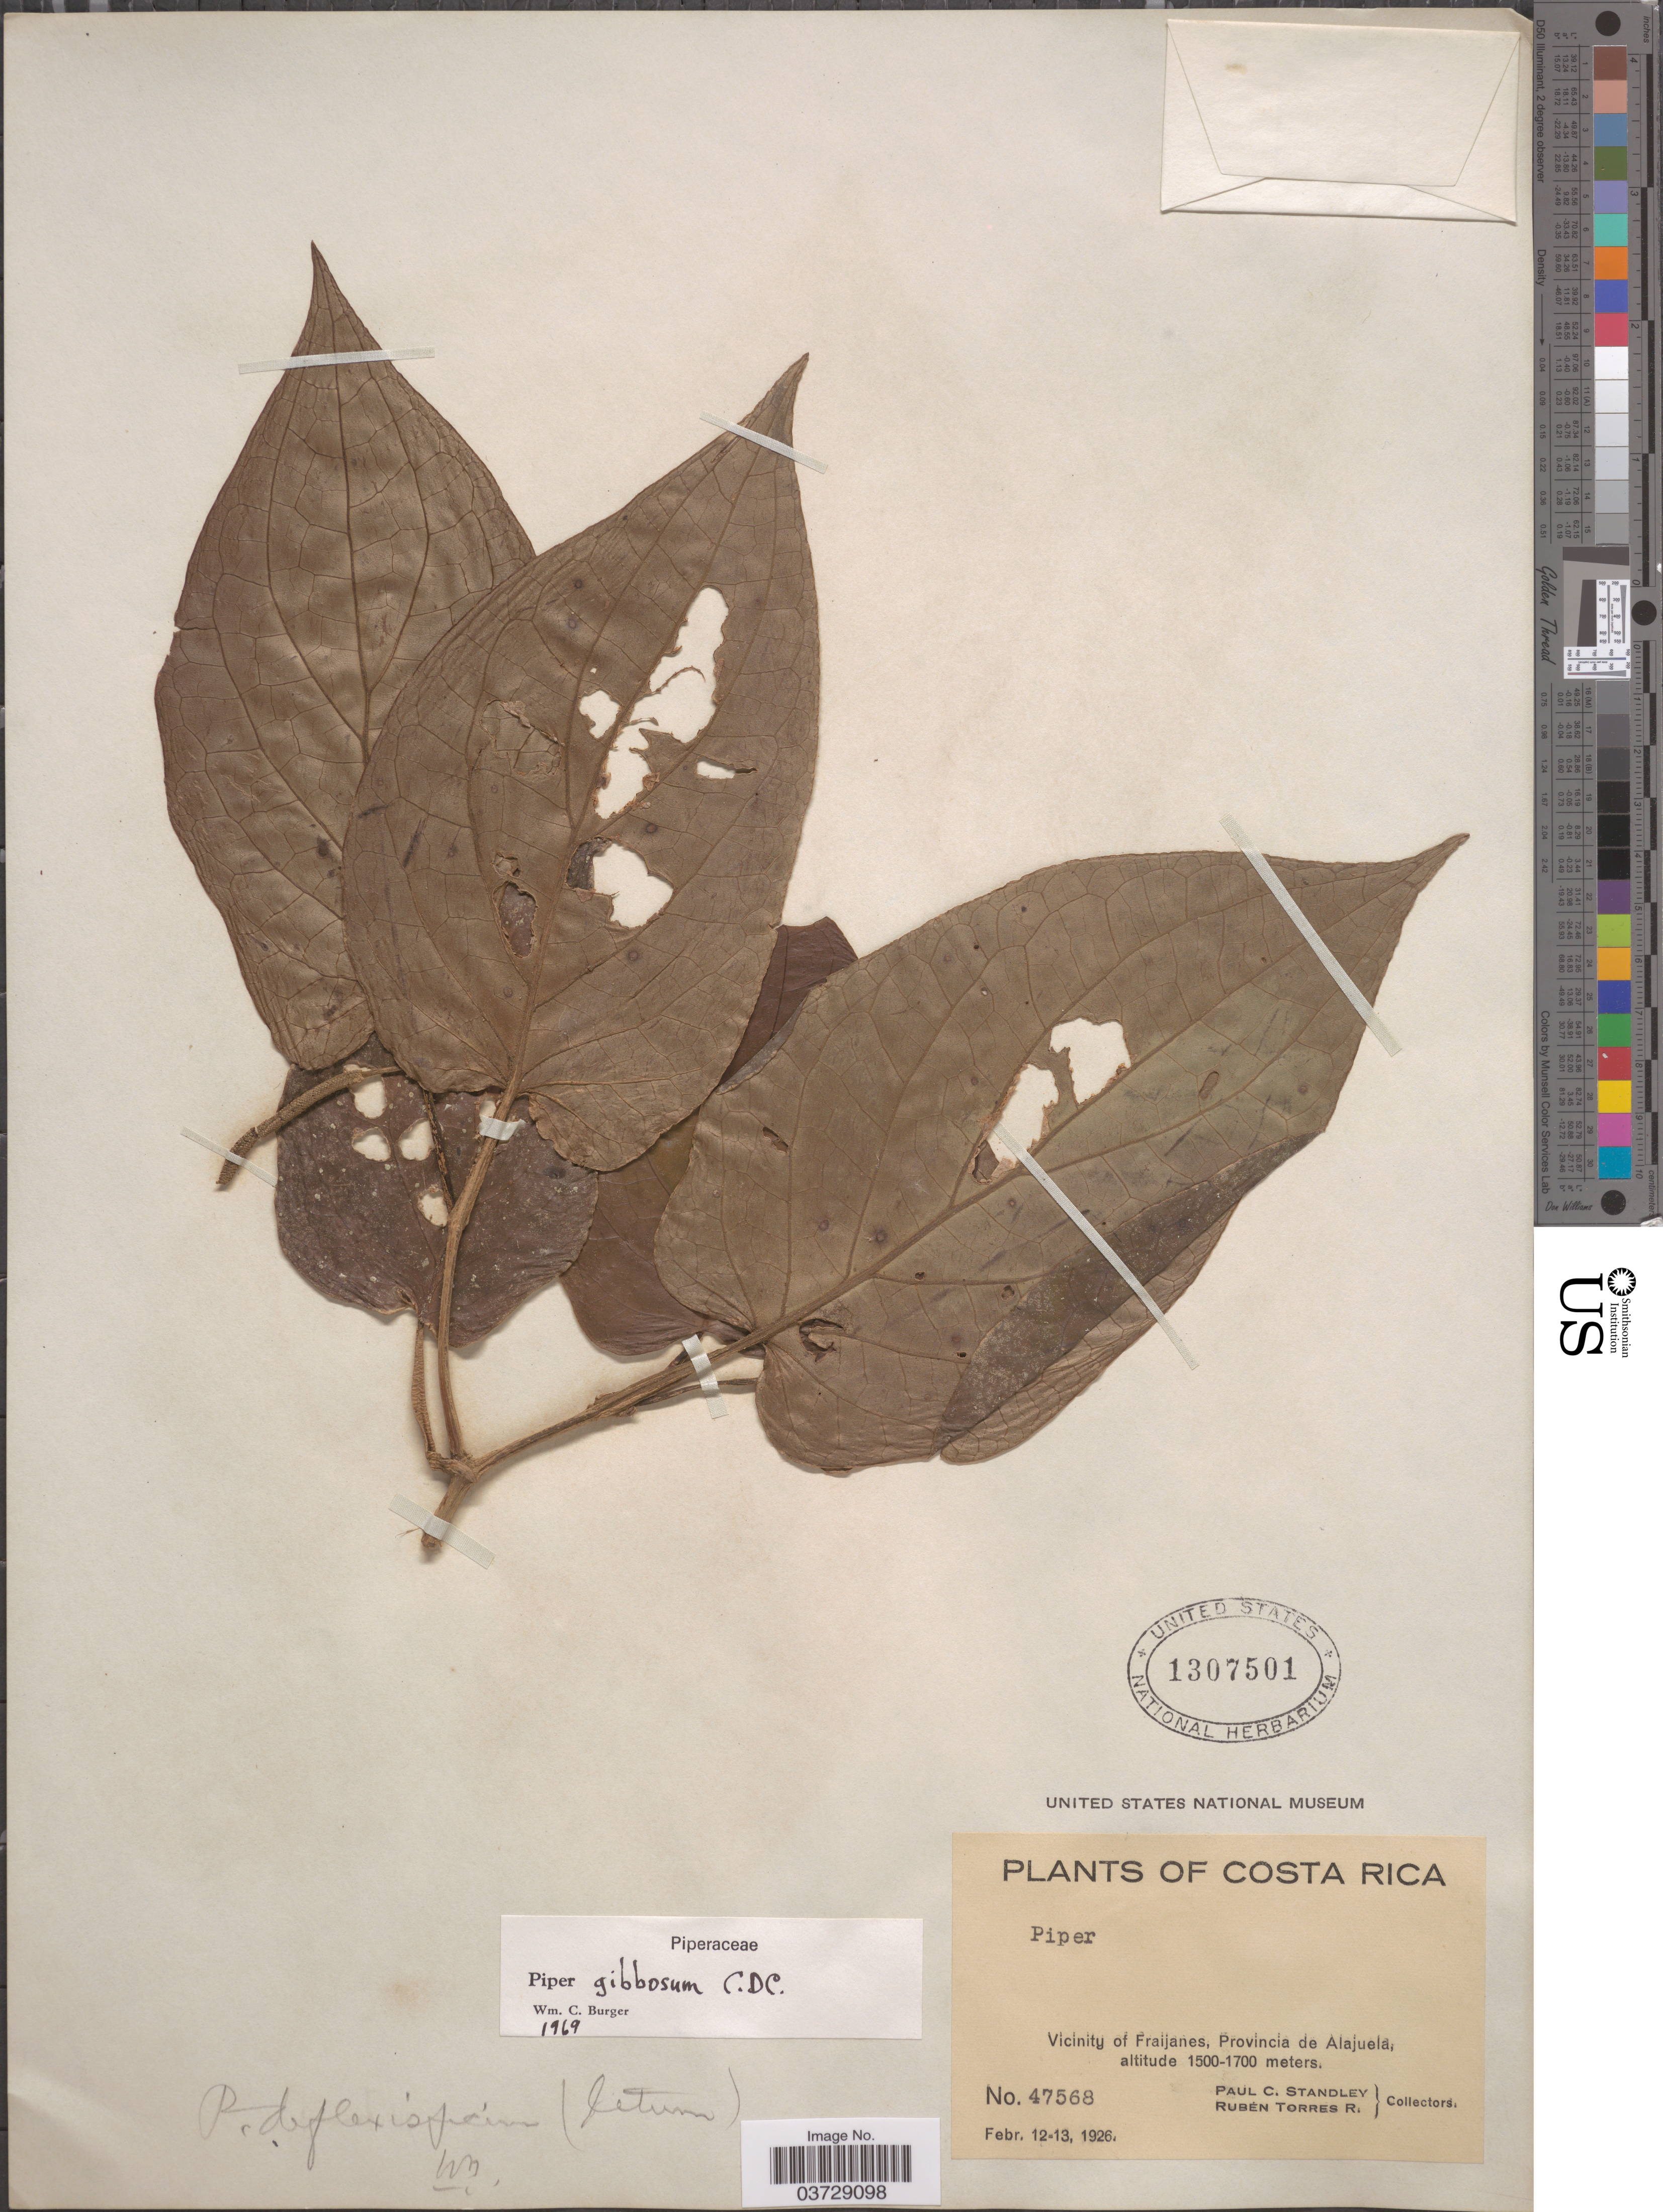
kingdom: Plantae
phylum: Tracheophyta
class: Magnoliopsida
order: Piperales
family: Piperaceae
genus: Piper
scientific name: Piper gibbosum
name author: C. DC.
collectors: P. C. Standley & R. Torres Rojas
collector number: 47568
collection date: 1926-02-12/1926-02-13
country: Costa Rica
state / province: Alajuela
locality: Vicinity of Fraijanes.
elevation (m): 1500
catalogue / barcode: US 1307501